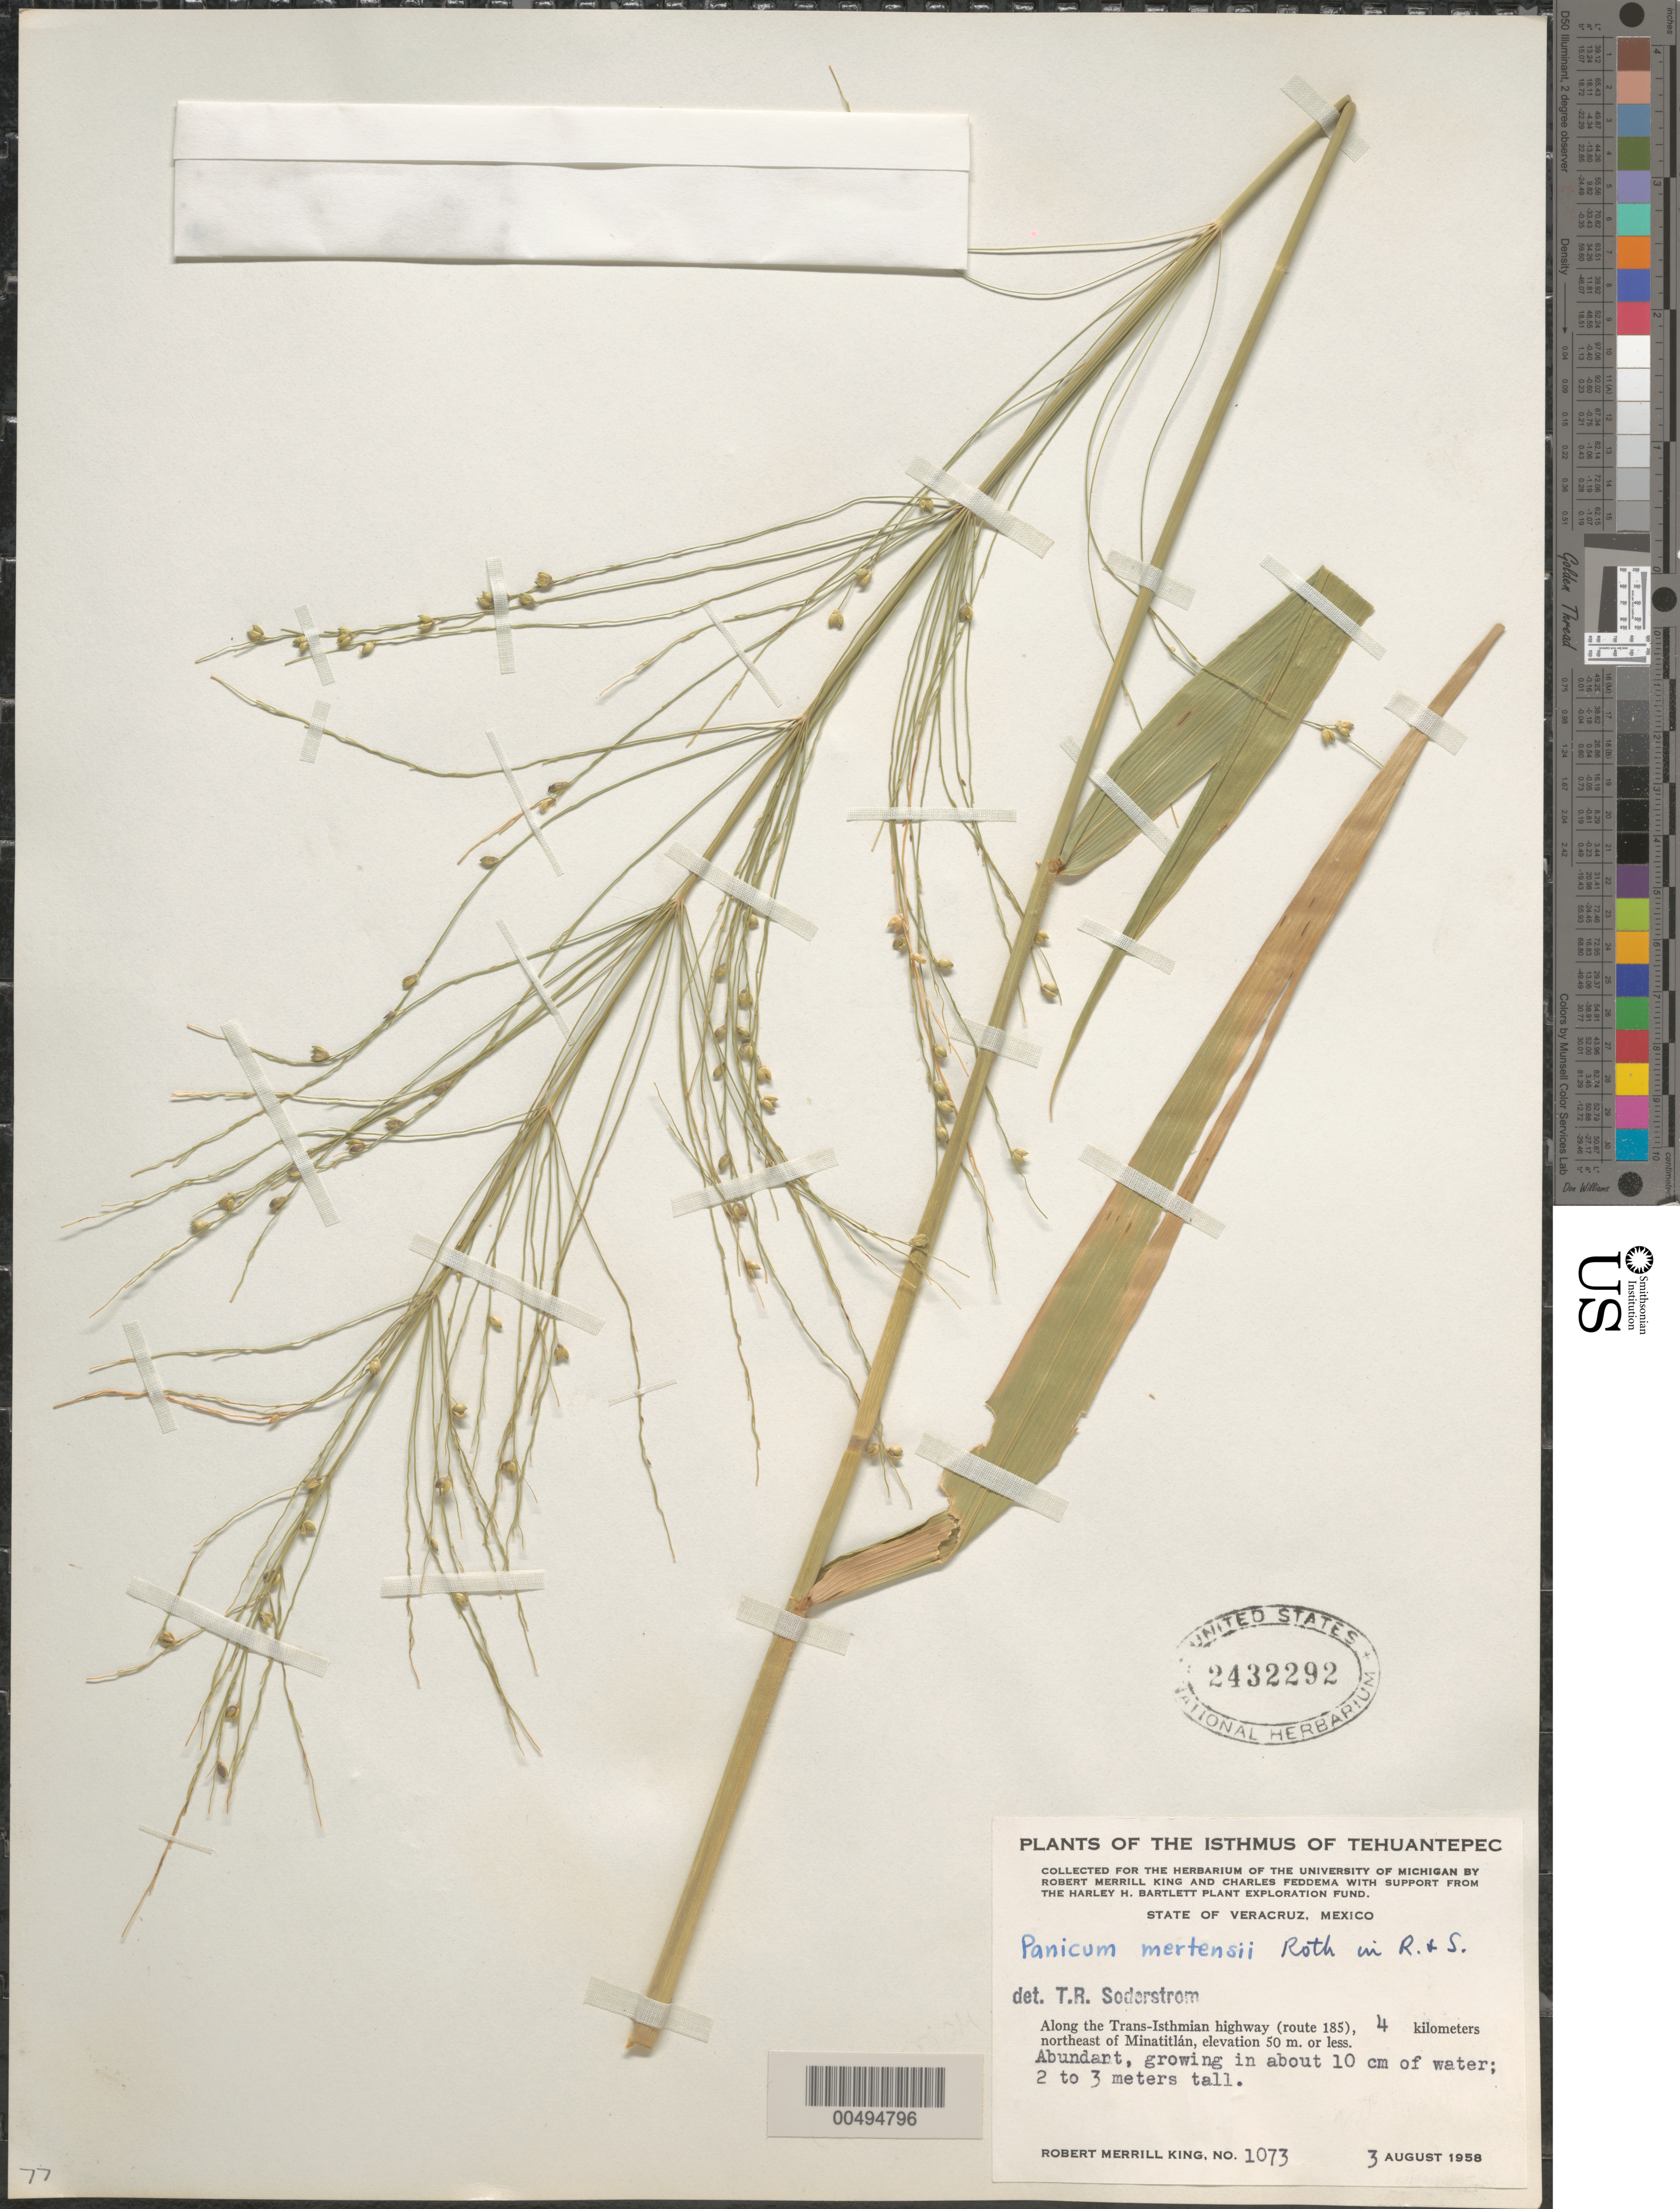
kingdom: Plantae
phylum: Tracheophyta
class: Liliopsida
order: Poales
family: Poaceae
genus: Stephostachys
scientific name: Stephostachys mertensii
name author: (Roth) Zuloaga & Marrone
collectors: R. M. King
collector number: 1073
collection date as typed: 3 Aug 1958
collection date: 1958-08-03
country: Mexico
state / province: Veracruz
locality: Isthmus of Tehuantepec, along the Trans-Isthmian Hwy (route 185) 4 km NE of Minatitl n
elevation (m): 0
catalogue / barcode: US 2432292